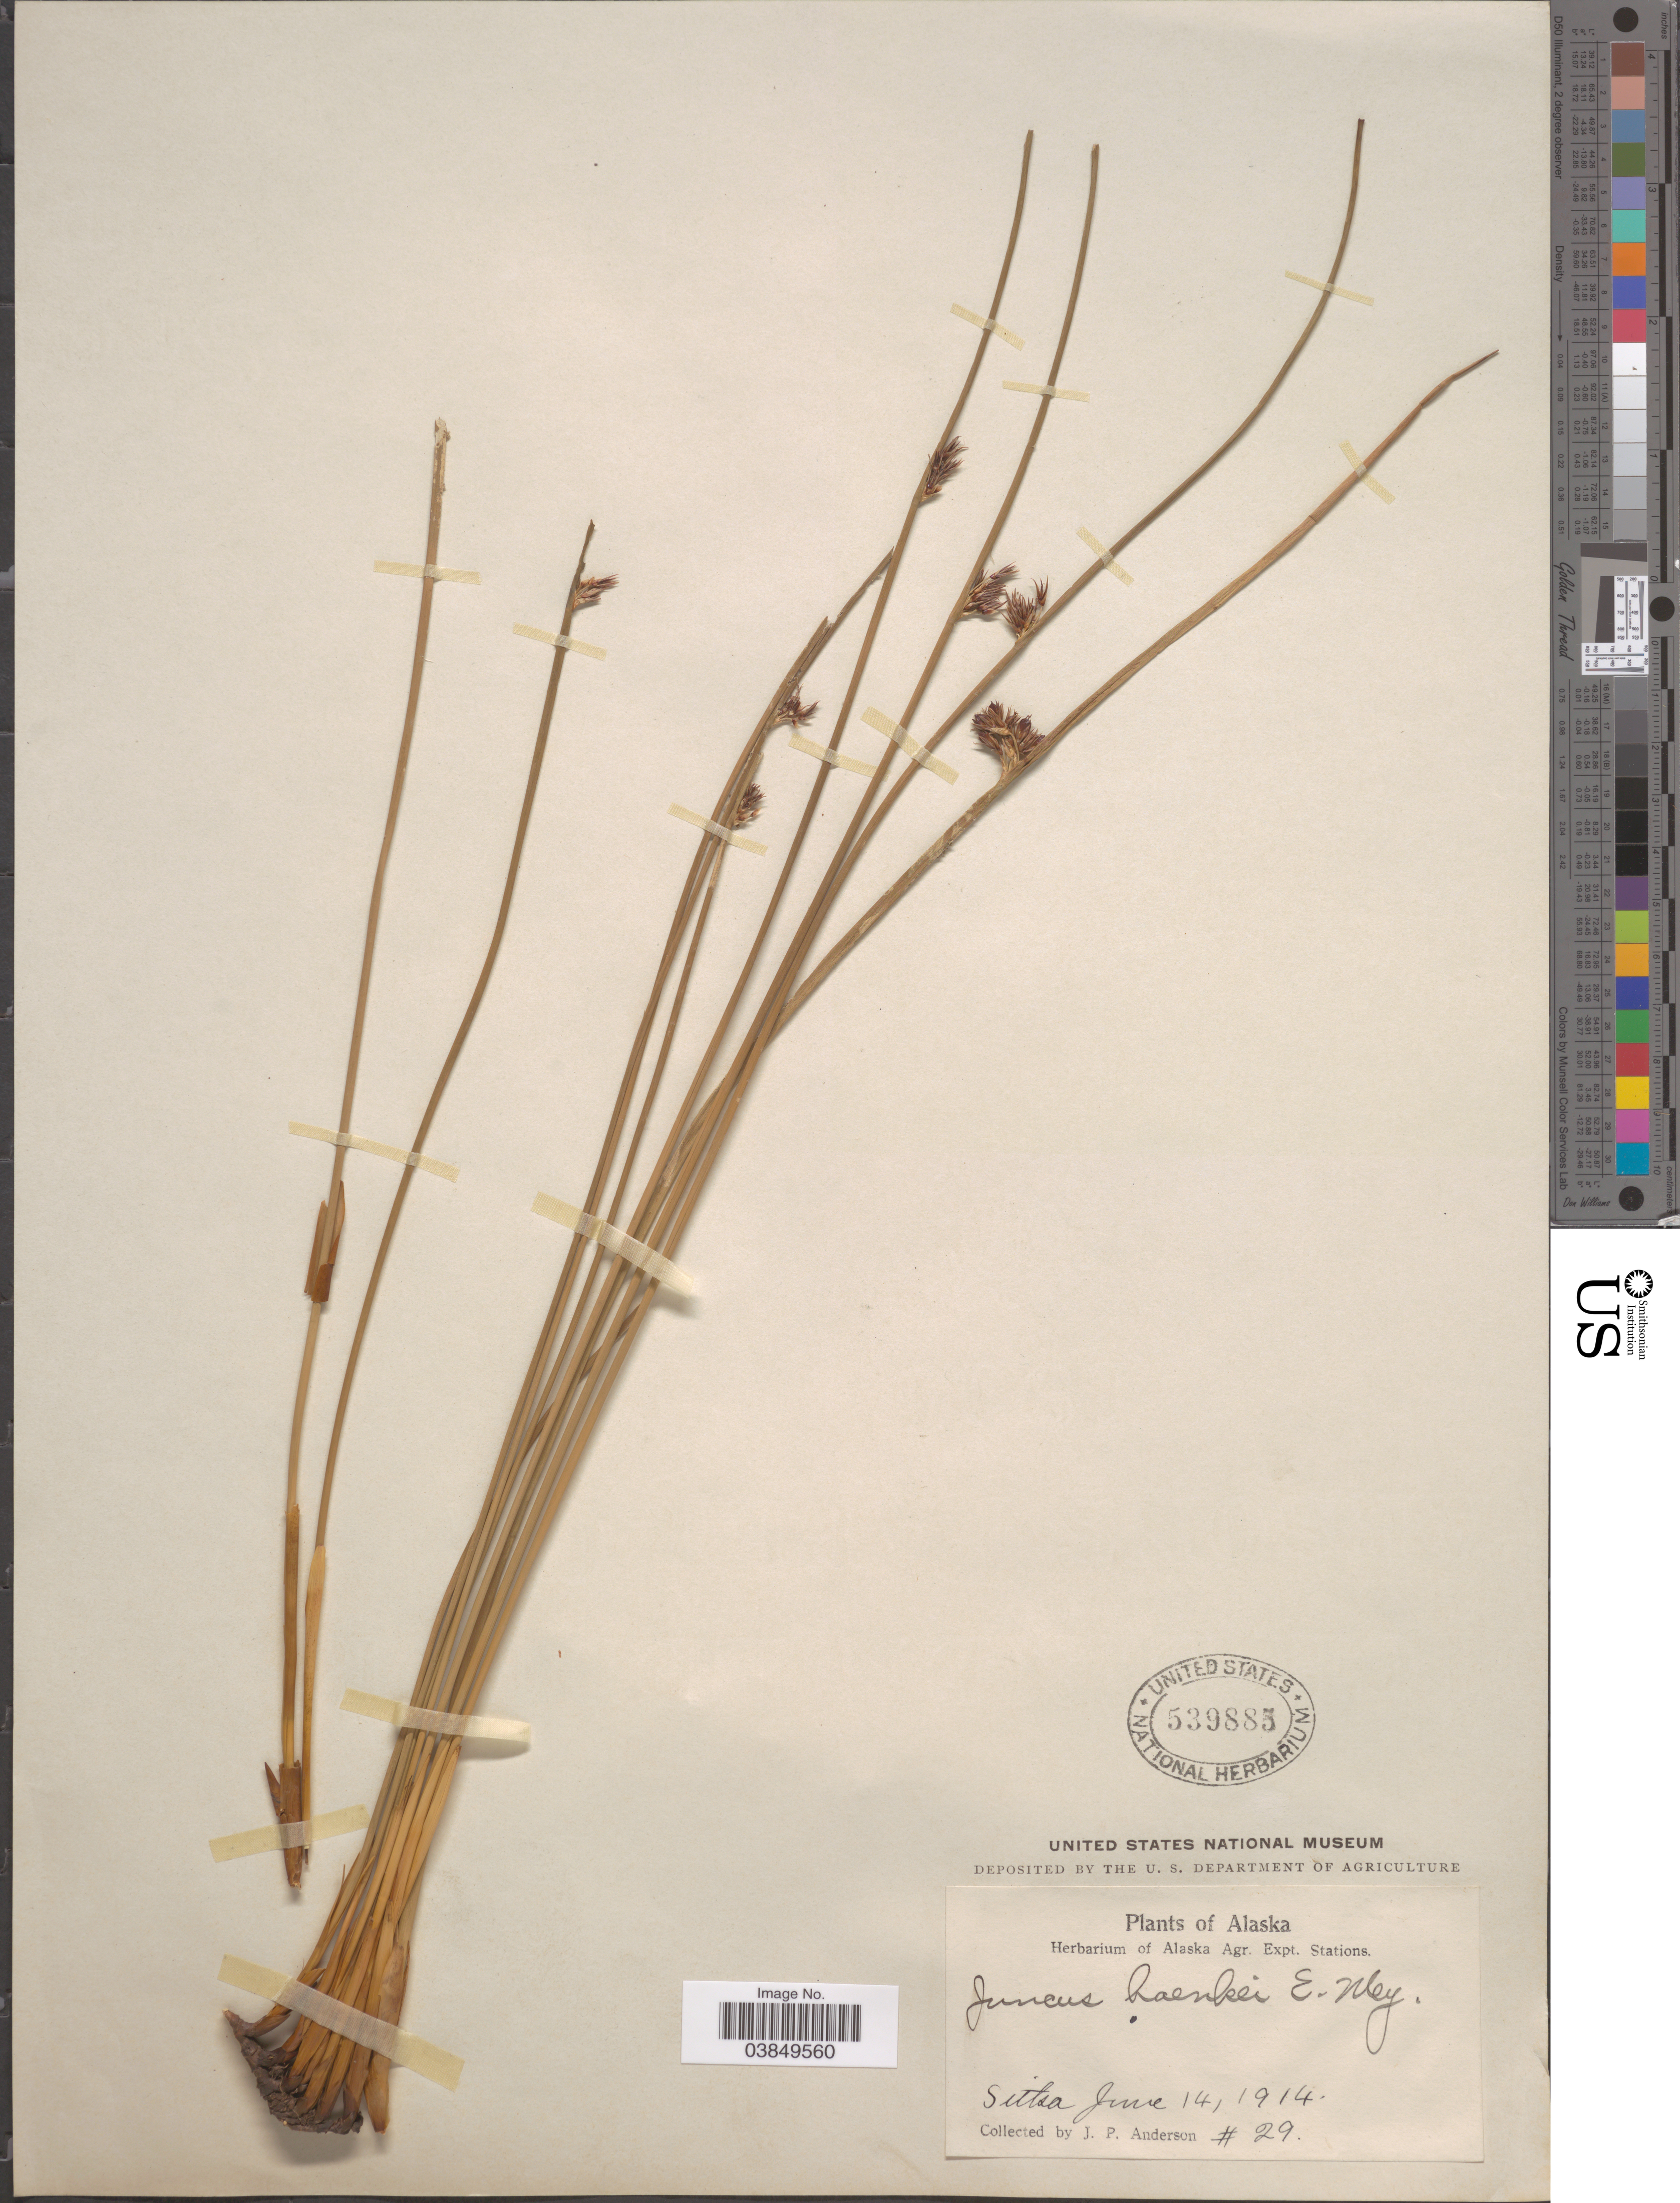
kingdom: Plantae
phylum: Tracheophyta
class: Liliopsida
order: Poales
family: Juncaceae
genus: Juncus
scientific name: Juncus balticus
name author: Willd.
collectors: J. P. Anderson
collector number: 29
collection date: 1914-06-14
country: United States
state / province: Alaska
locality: Sitka.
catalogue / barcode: US 539885